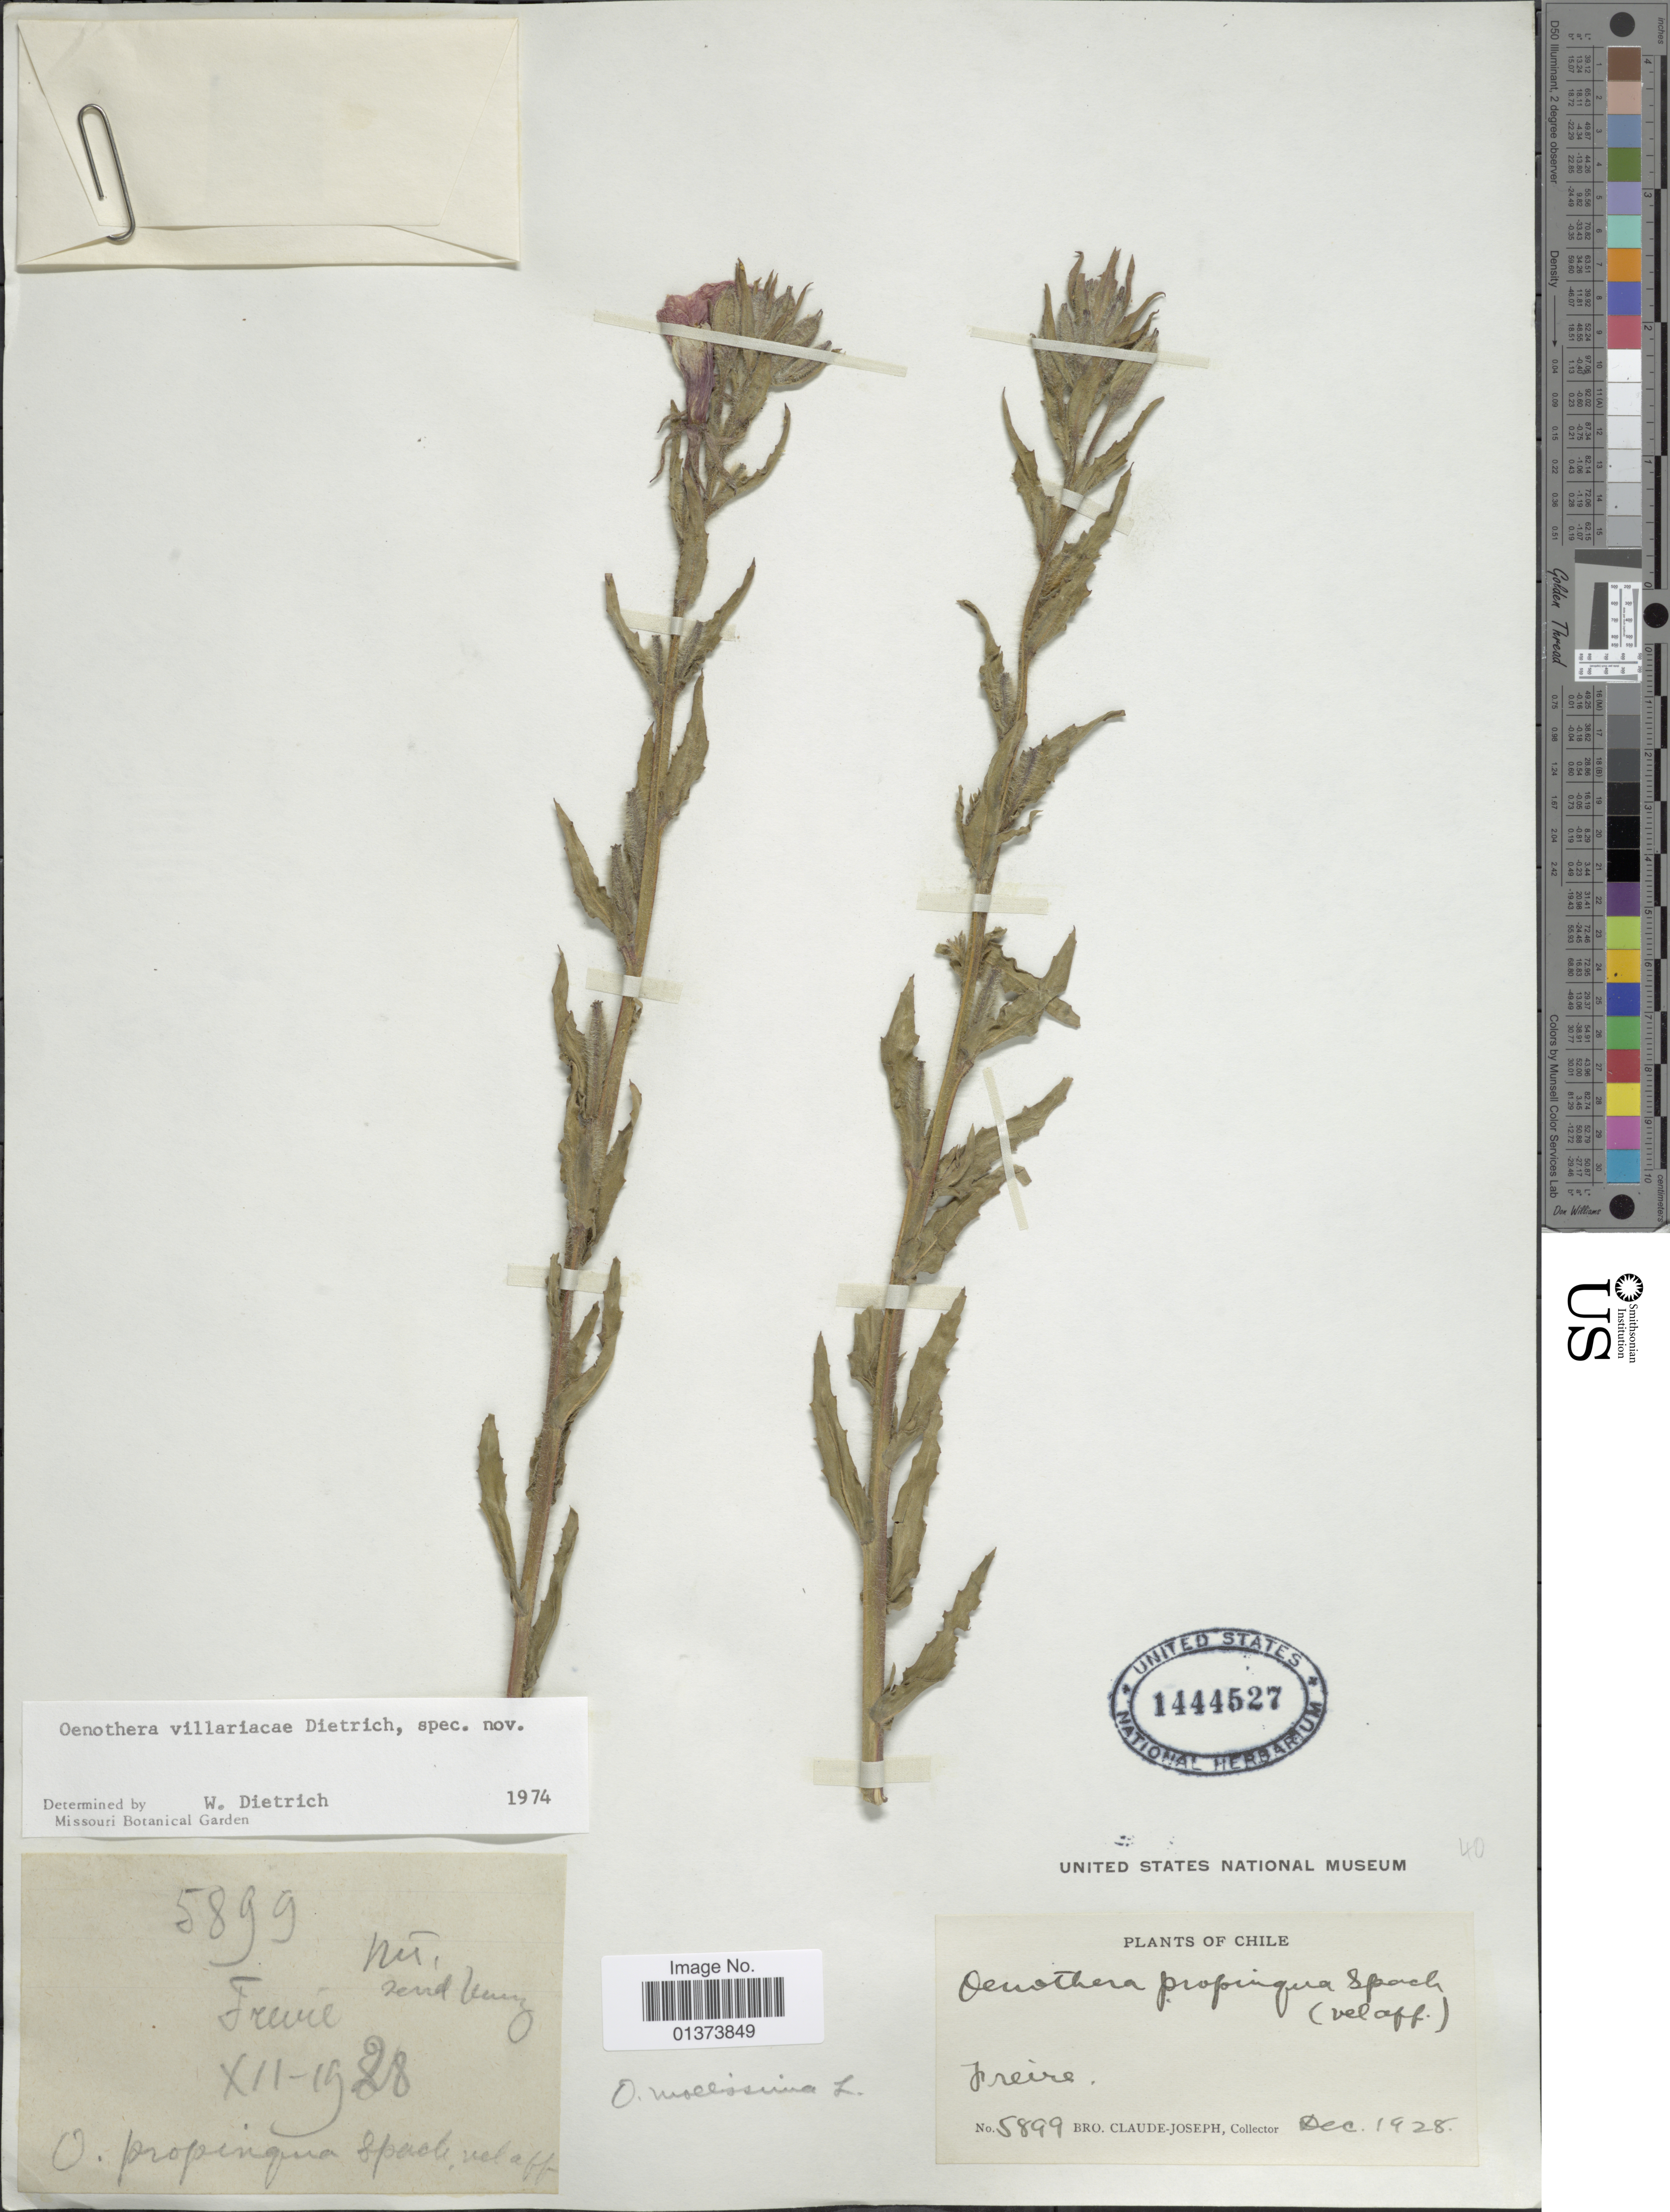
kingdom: Plantae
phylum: Tracheophyta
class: Magnoliopsida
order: Myrtales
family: Onagraceae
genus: Oenothera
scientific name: Oenothera villaricae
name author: W. Dietr.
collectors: Bro. Claude-Joseph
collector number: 5899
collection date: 1928-12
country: Chile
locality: Freire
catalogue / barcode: US 1444527